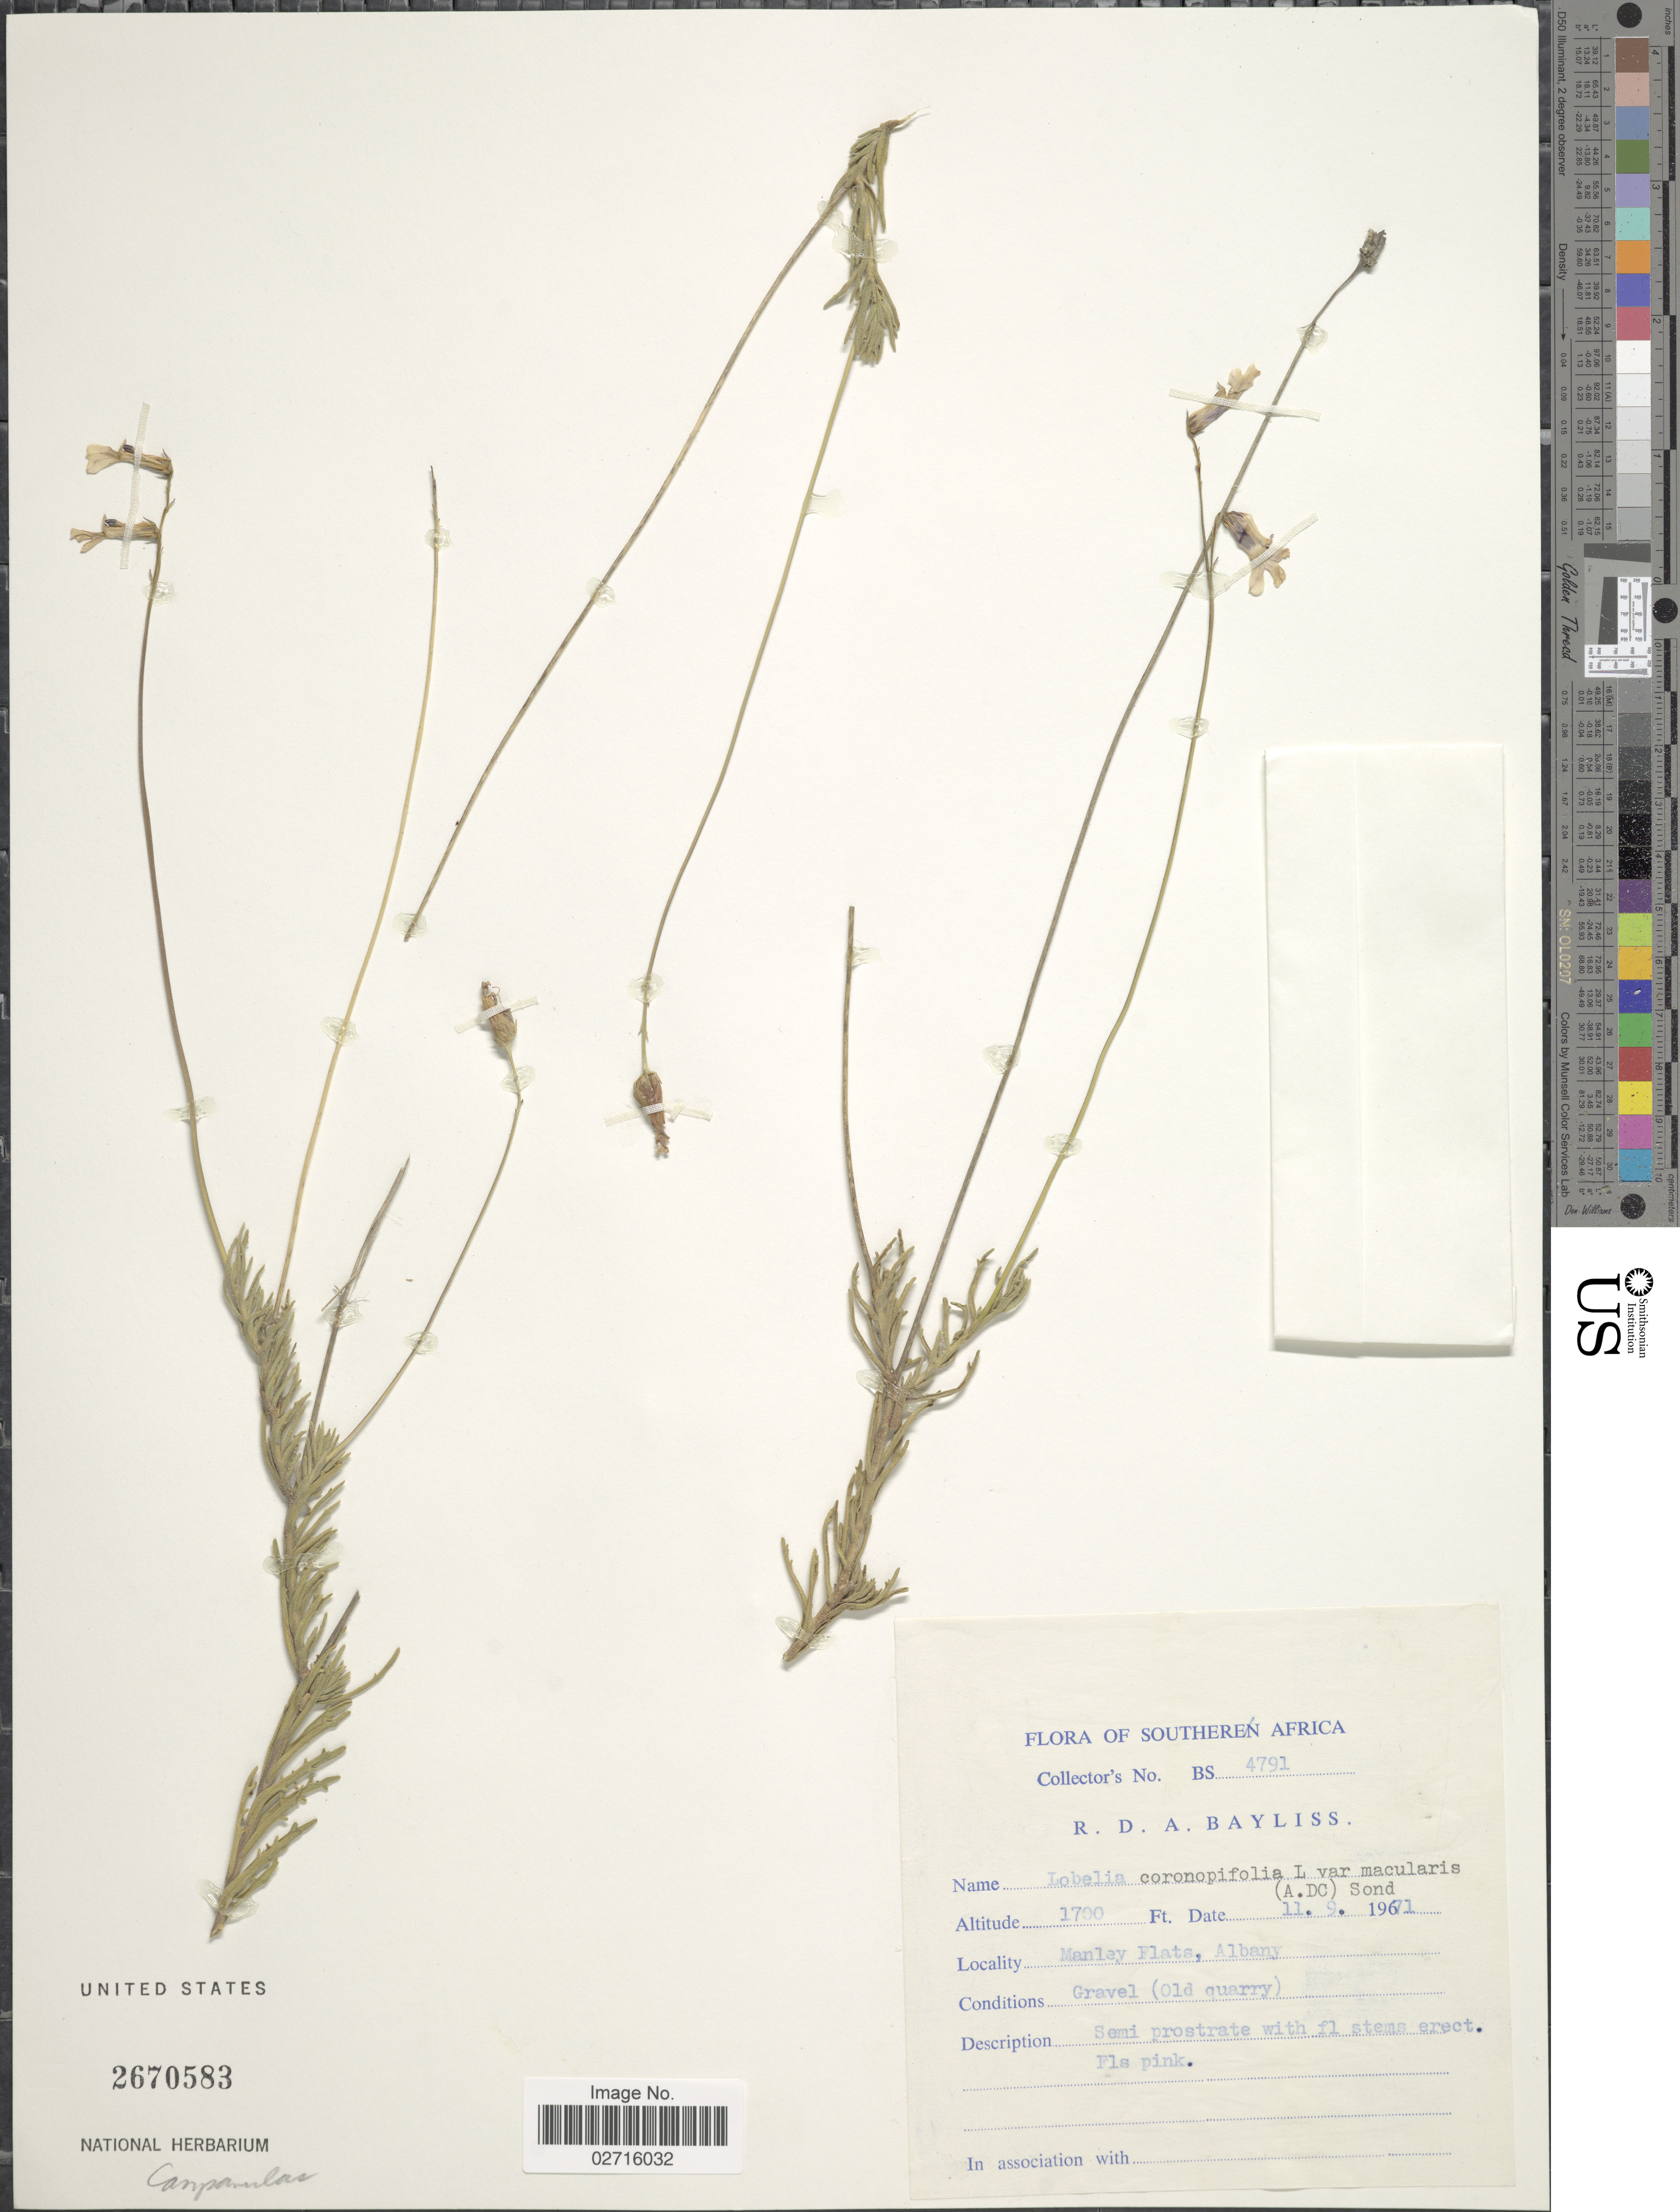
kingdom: Plantae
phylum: Tracheophyta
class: Magnoliopsida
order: Asterales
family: Campanulaceae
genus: Lobelia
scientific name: Lobelia coronopifolia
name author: L.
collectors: R. Bayliss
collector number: BS 4791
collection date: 1971-09-11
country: South Africa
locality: Manlay Flats, Albany.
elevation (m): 518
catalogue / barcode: US 2670583